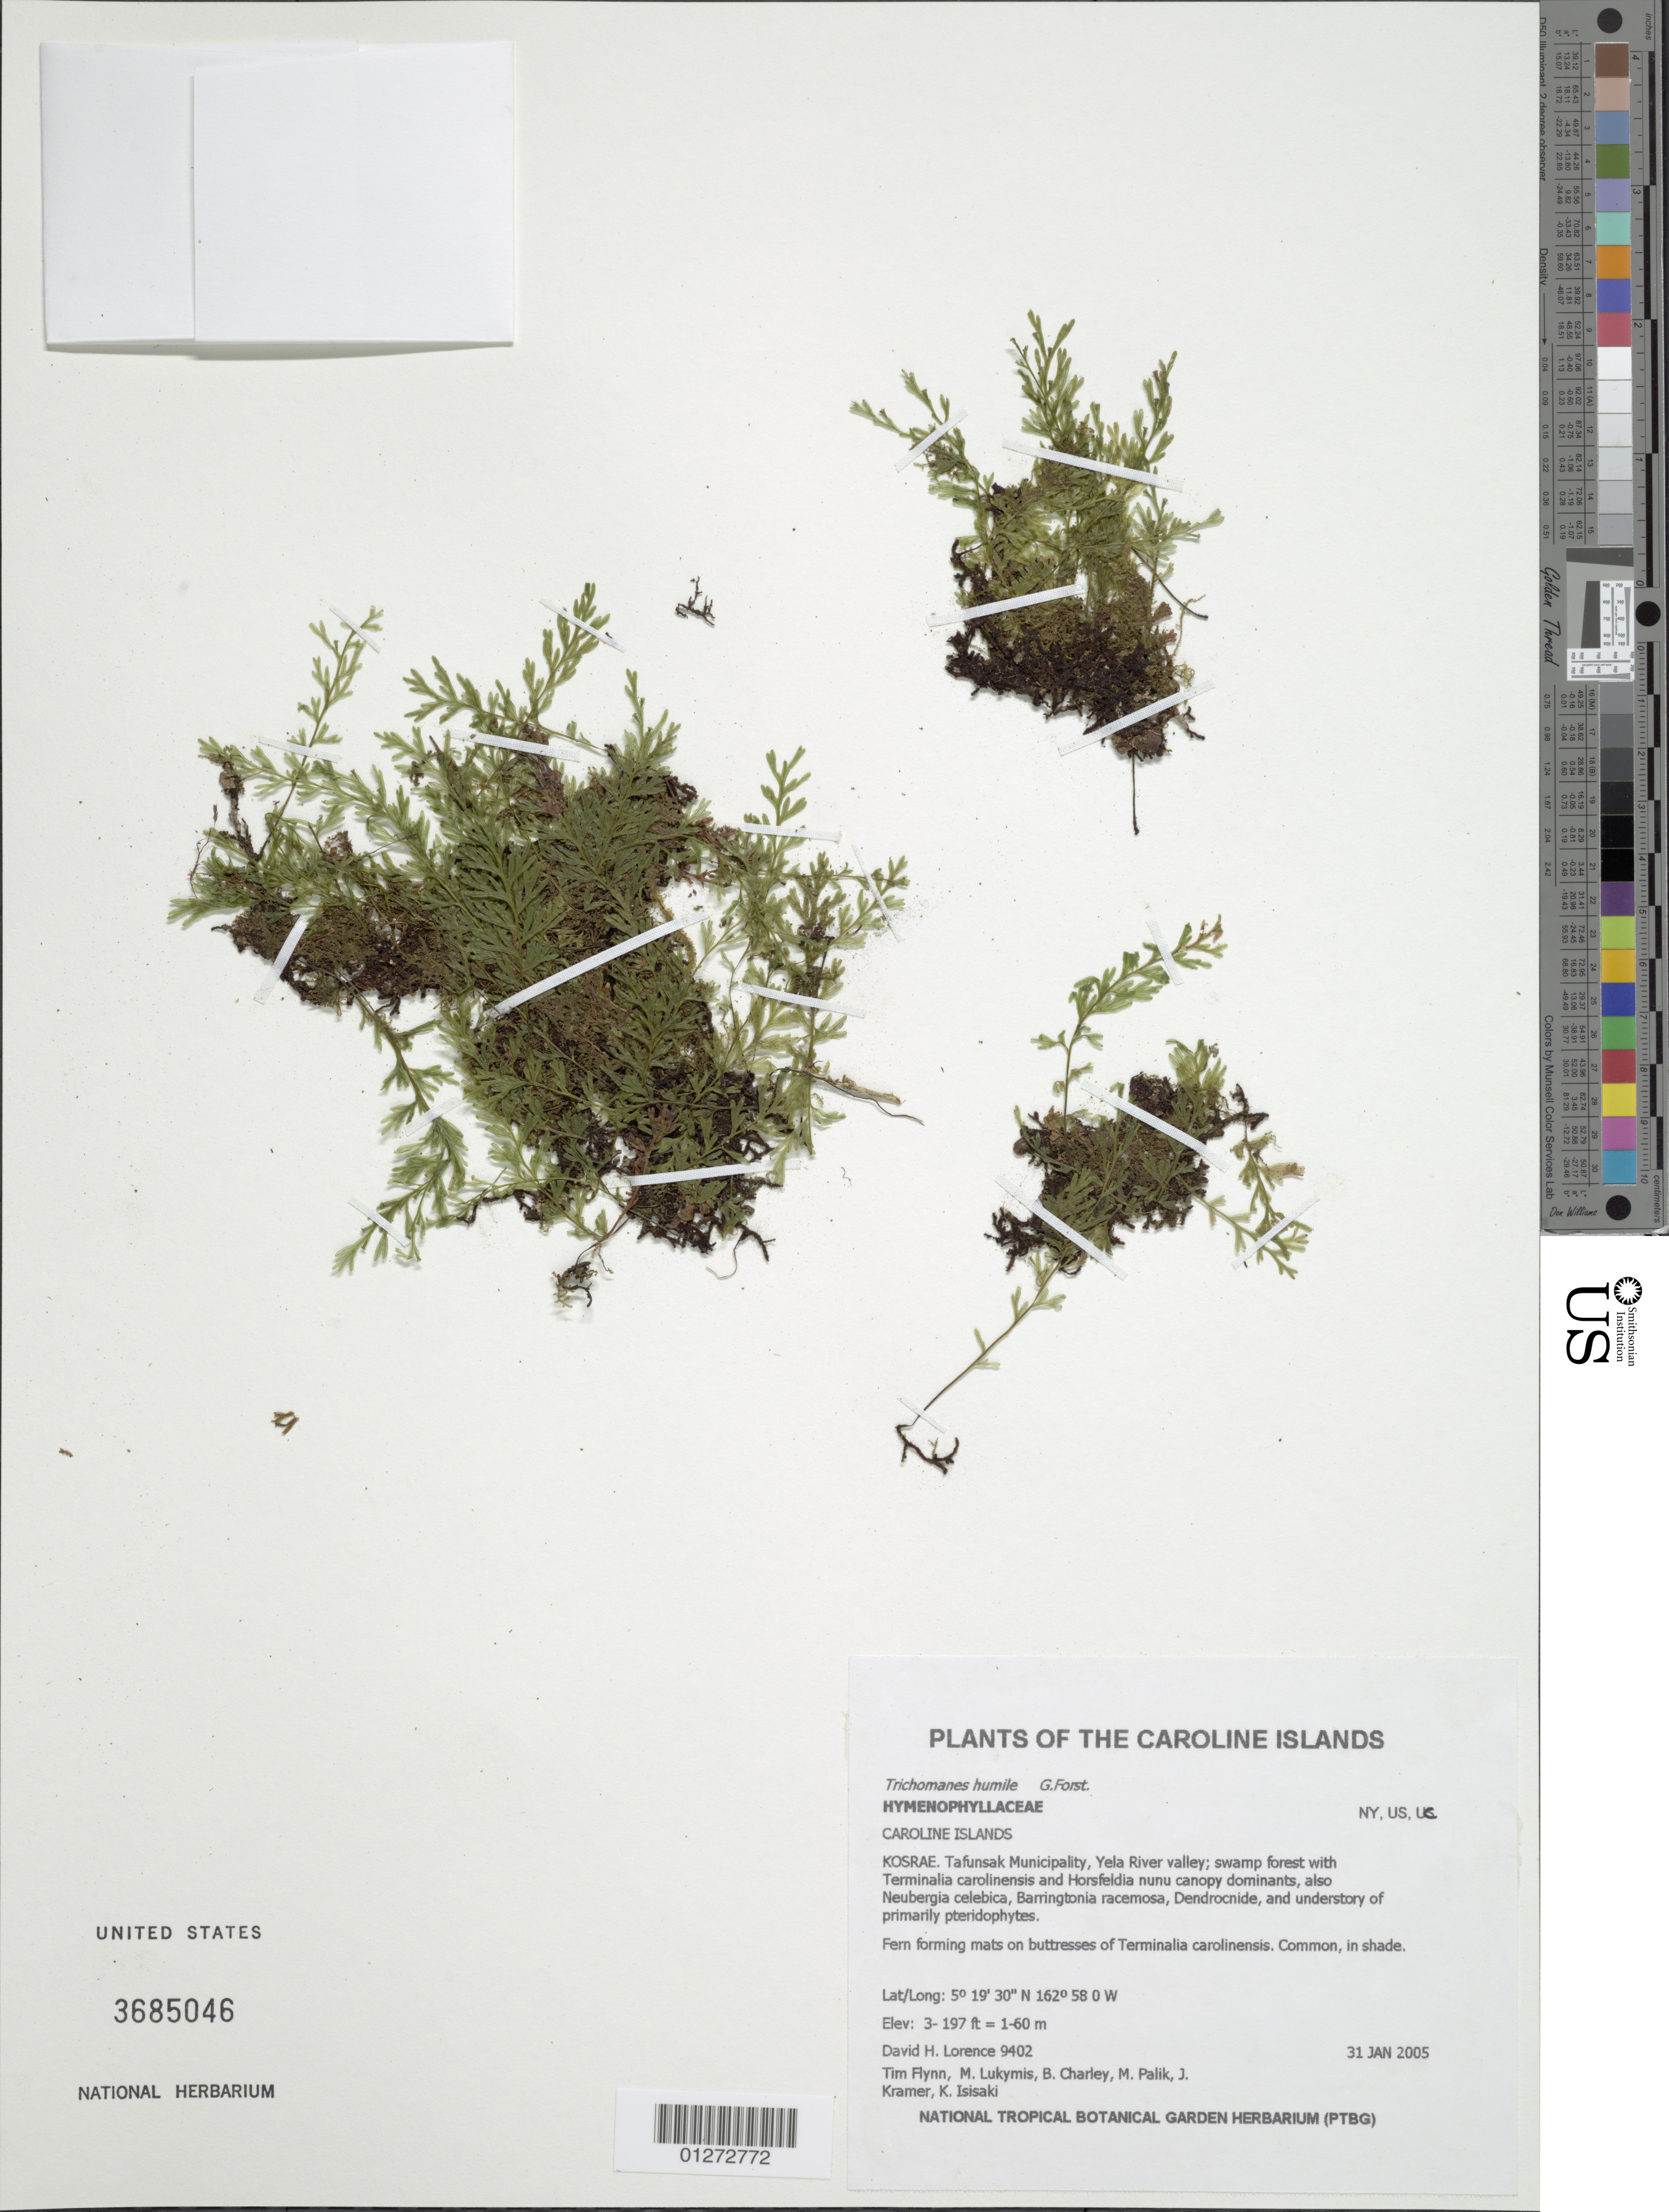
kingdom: Plantae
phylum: Tracheophyta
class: Polypodiopsida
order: Hymenophyllales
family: Hymenophyllaceae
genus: Crepidomanes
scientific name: Crepidomanes humilis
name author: (G. Forst.) Bosch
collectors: D. Lorence, T. Flynn, M. Luckymis, B. Charley & M. Palik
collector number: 9402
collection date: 2005-01-31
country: Micronesia, Federated States of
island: Kosrae [Kusaie]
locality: Tafunsak Municipality.Yela River valley.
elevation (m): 1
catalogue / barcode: US 3685046